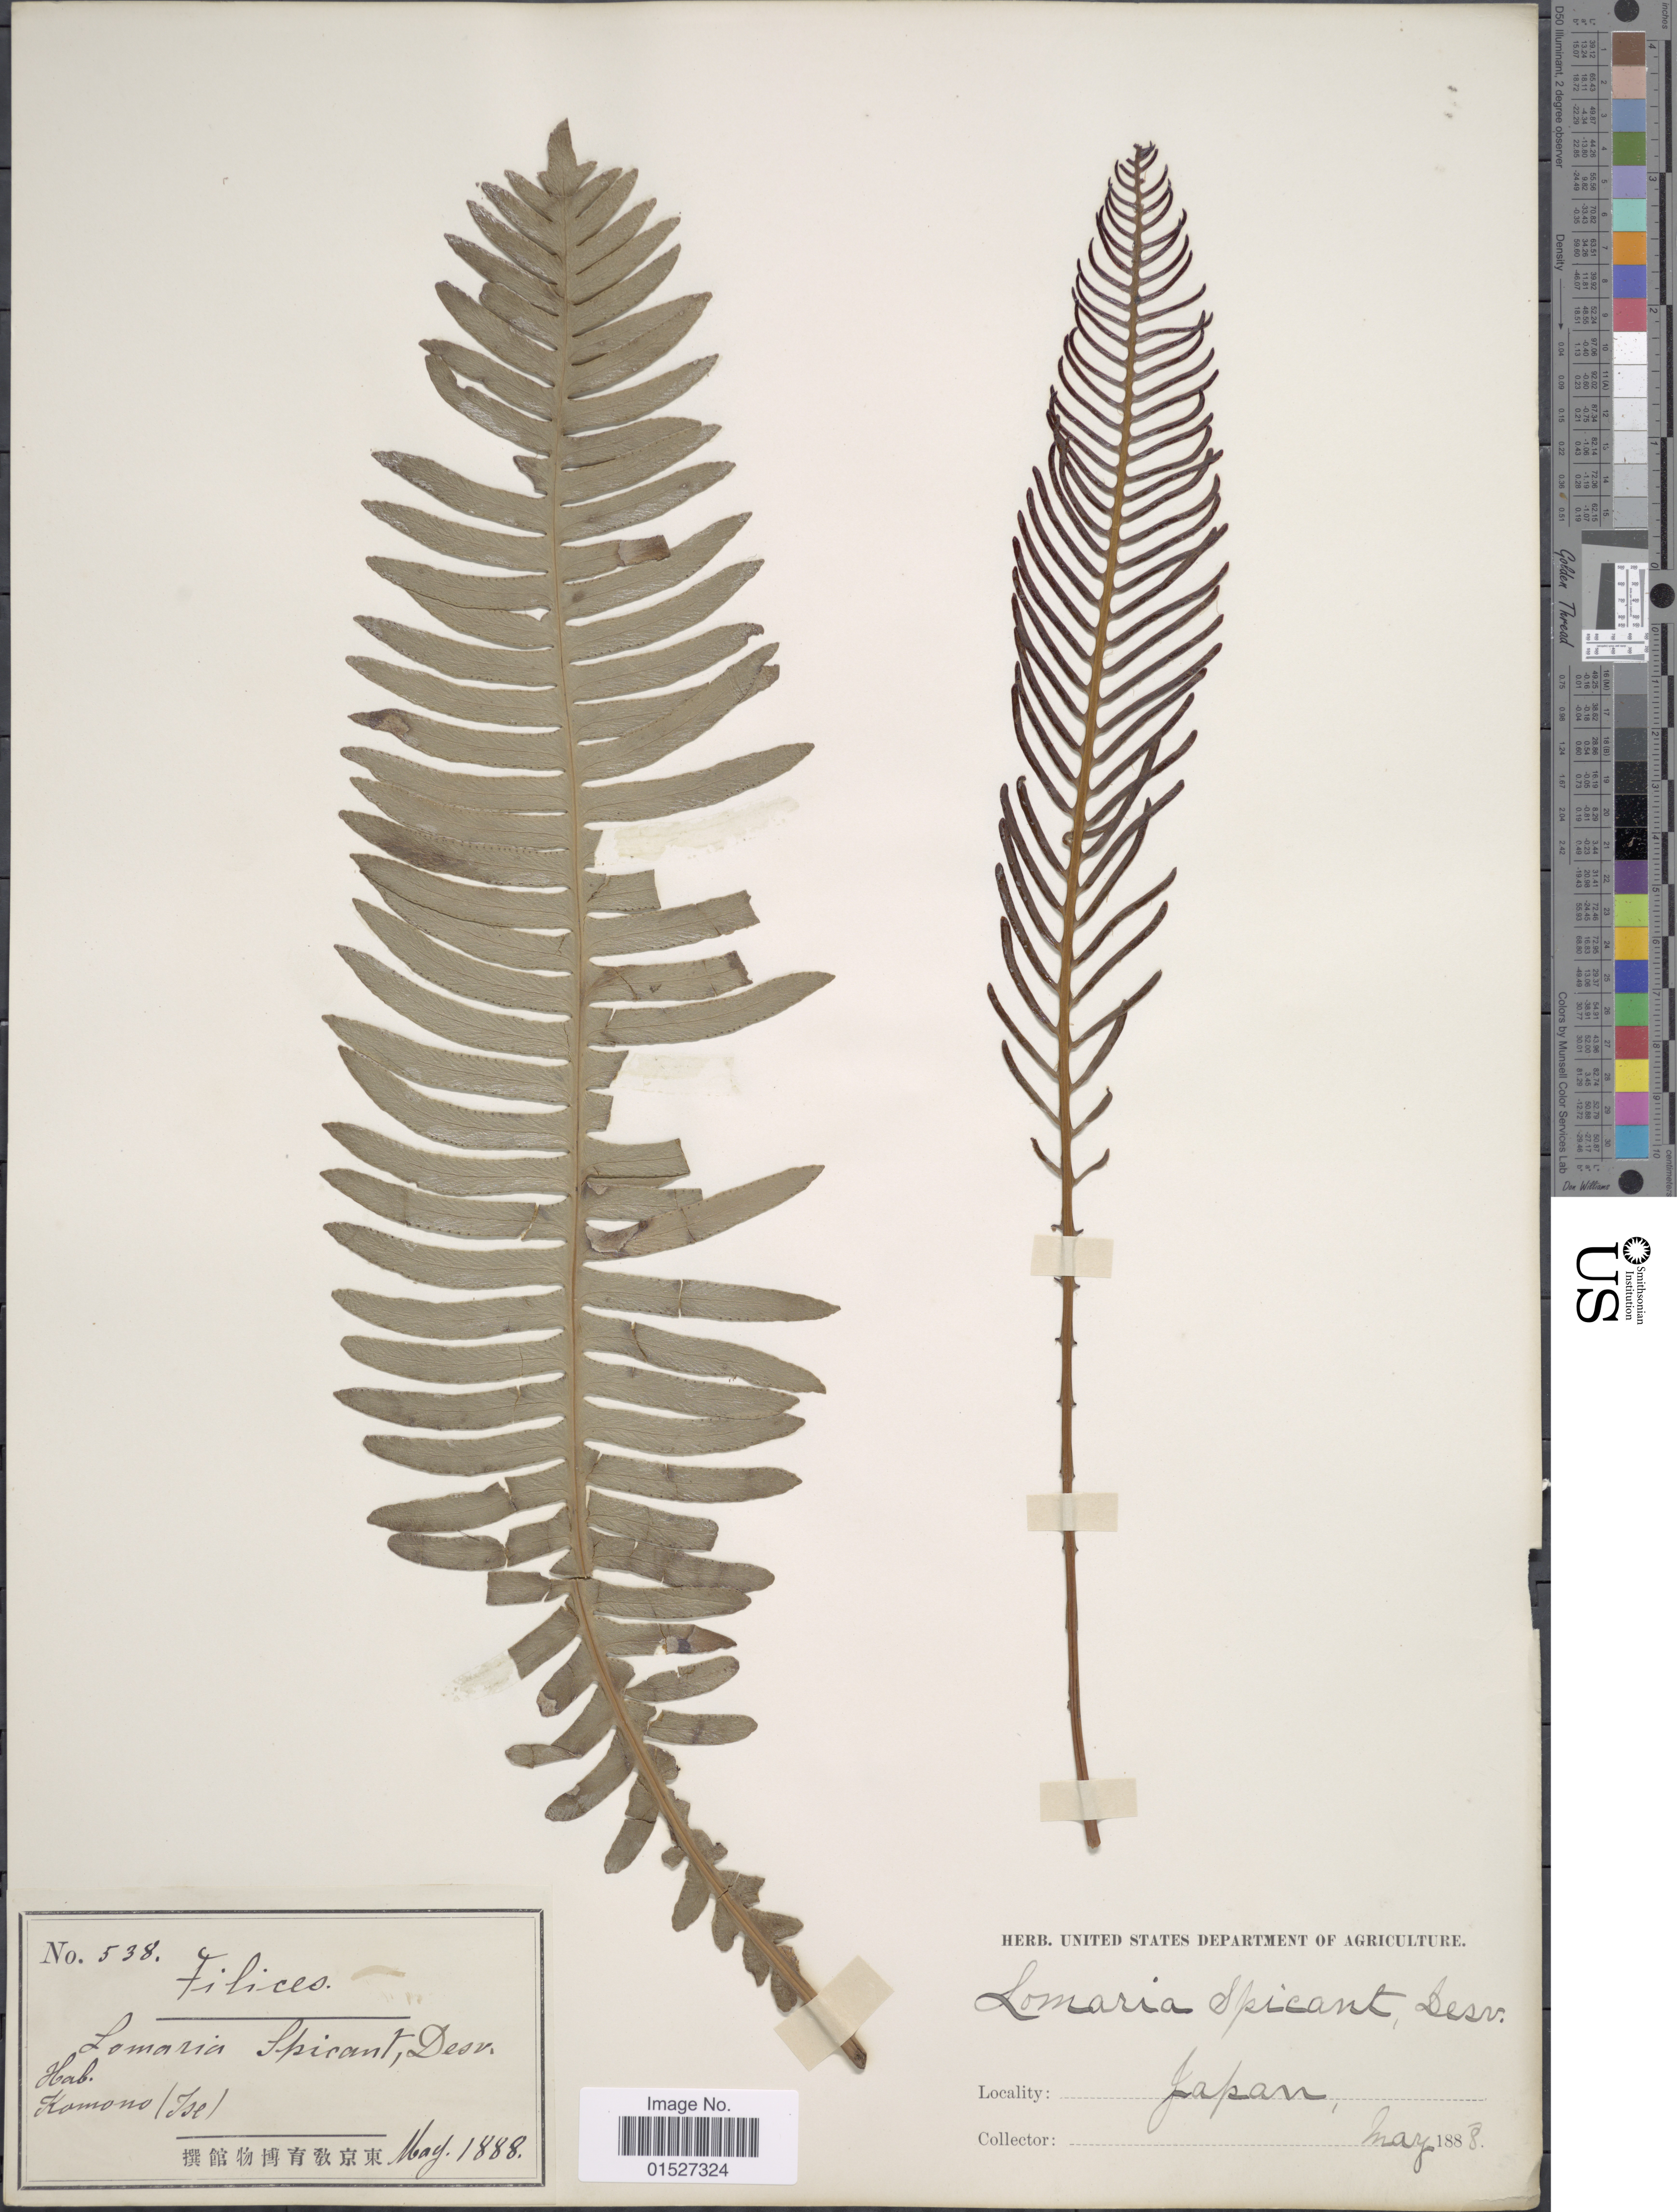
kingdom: Plantae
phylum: Tracheophyta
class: Polypodiopsida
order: Polypodiales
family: Blechnaceae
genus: Blechnum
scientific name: Blechnum nipponicum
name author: (Kunze) Makino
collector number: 538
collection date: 1888-05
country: Japan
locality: Kamono (Ise).